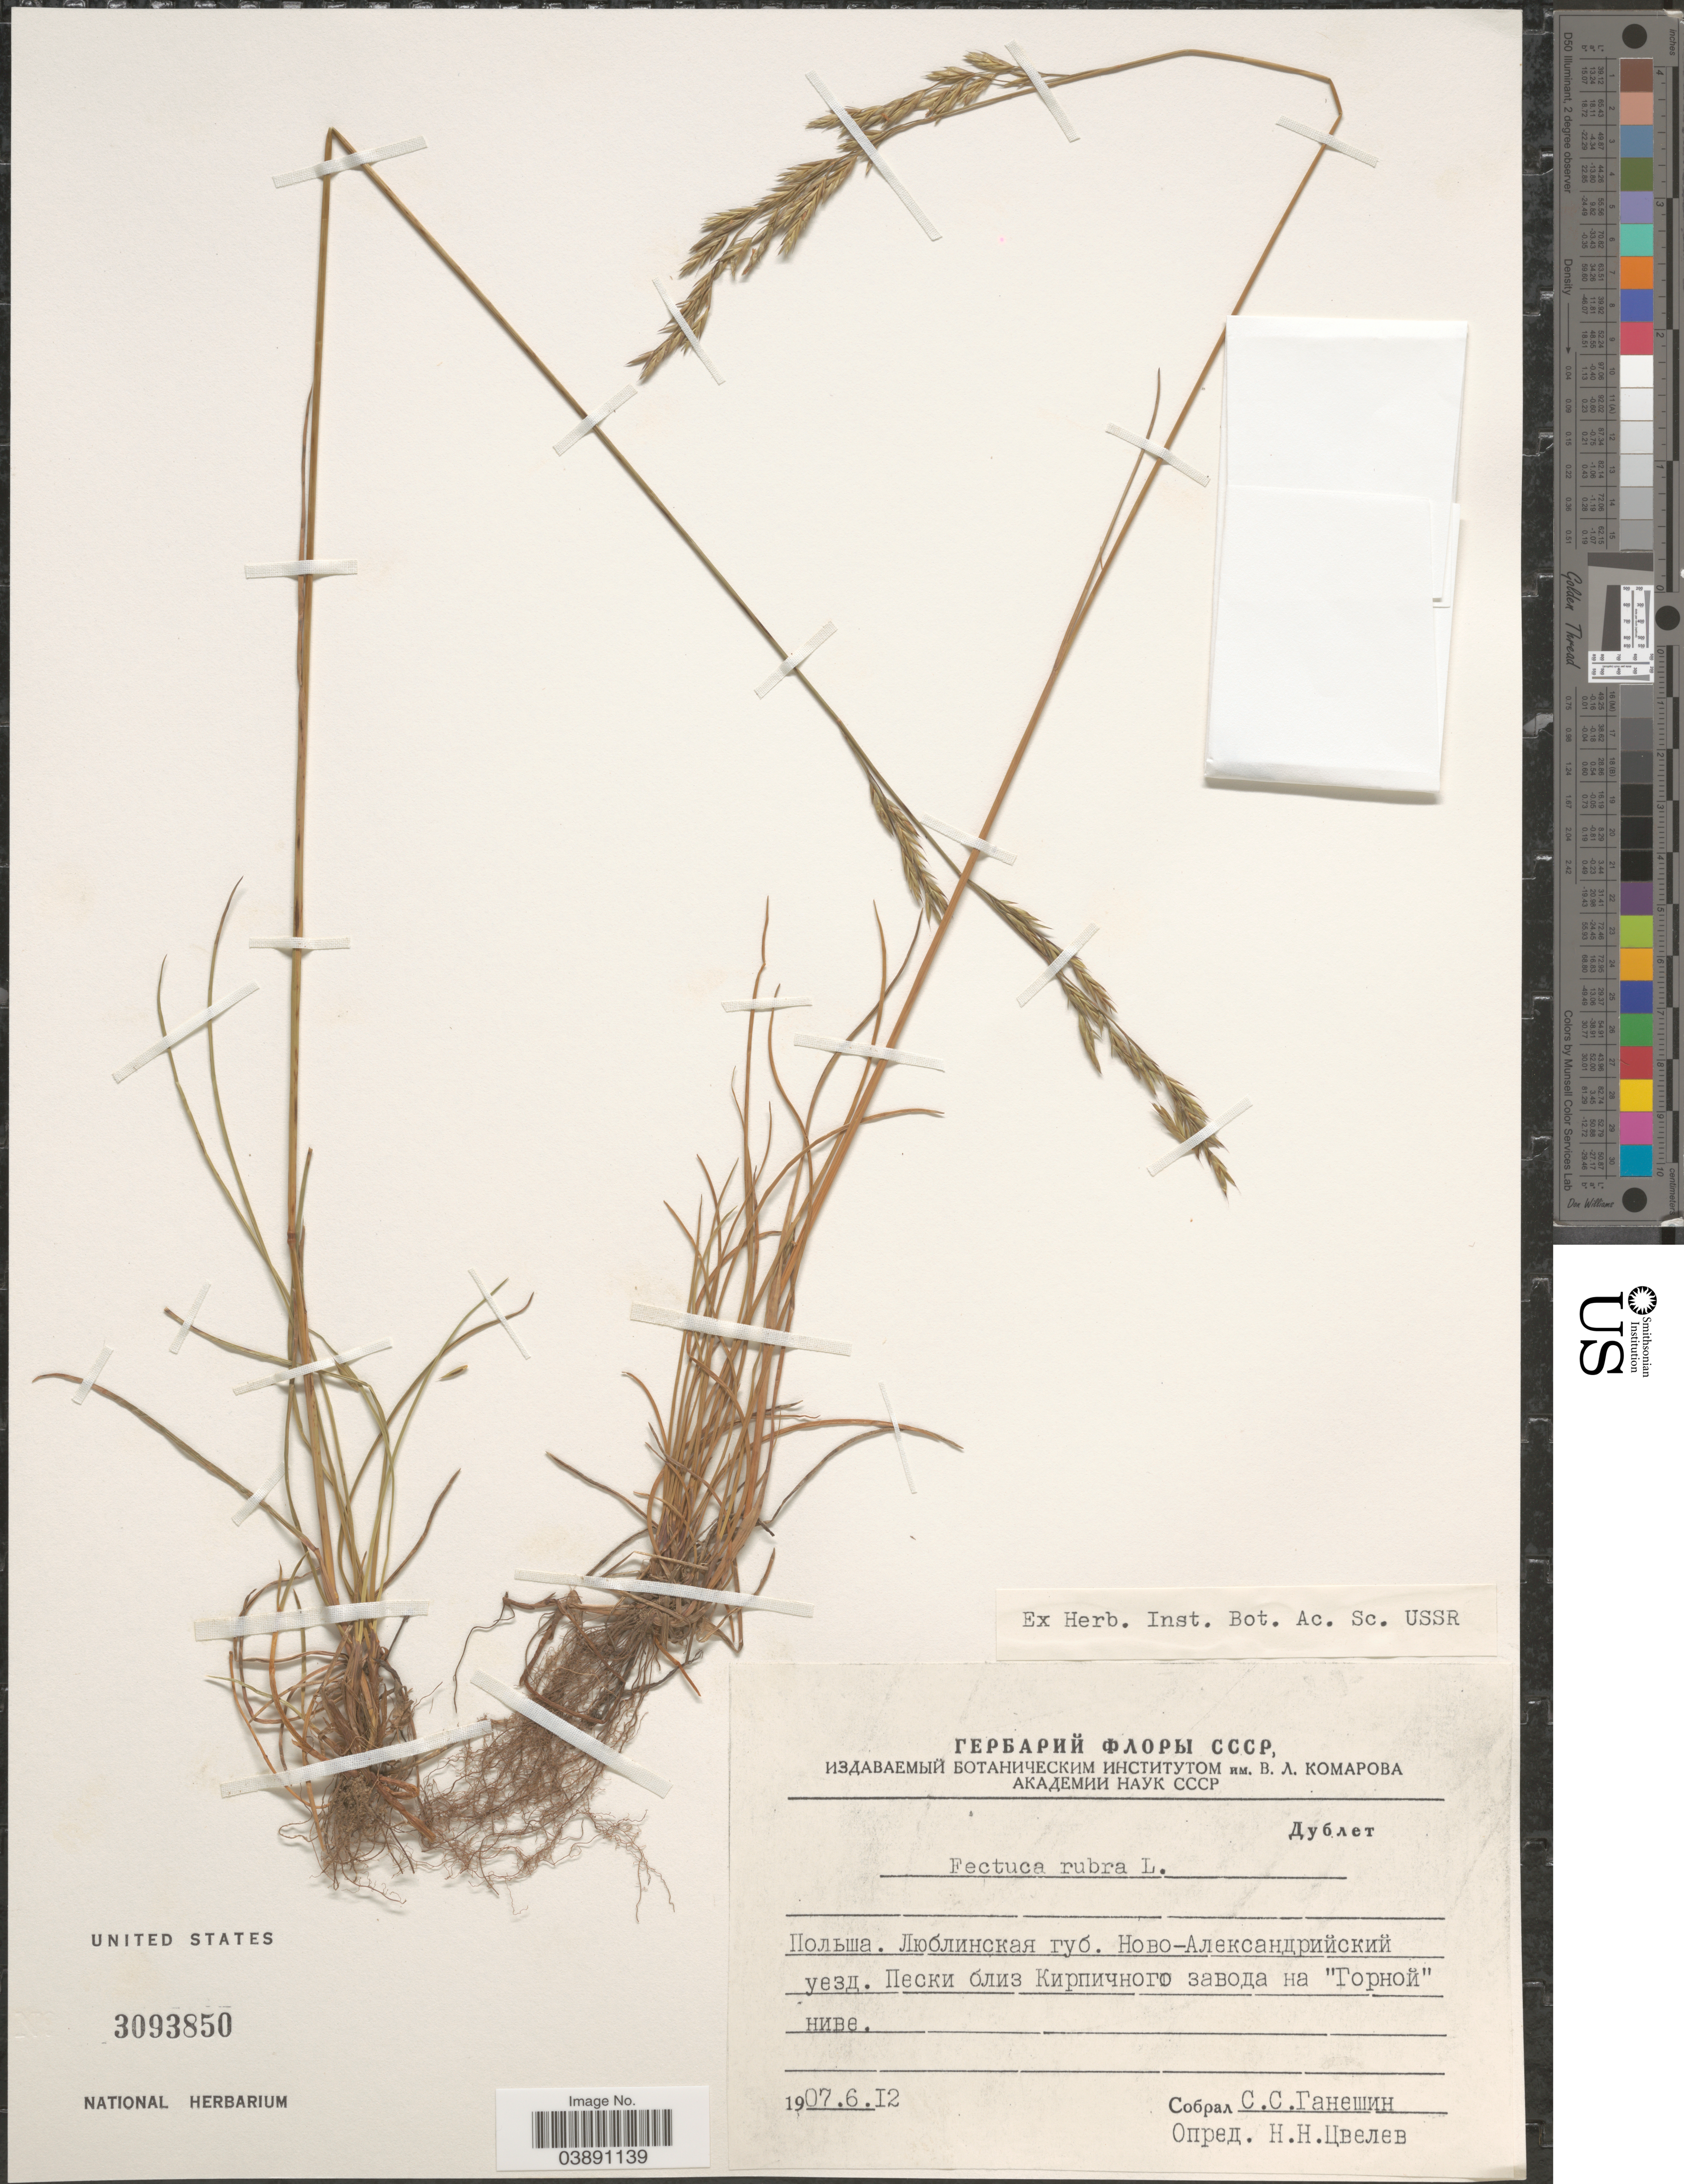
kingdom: Plantae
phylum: Tracheophyta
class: Liliopsida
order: Poales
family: Poaceae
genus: Festuca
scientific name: Festuca rubra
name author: L.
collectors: S. Ganeshin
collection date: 1907-06-12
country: Poland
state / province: Lubelskie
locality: Pulawy District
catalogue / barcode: US 3093850